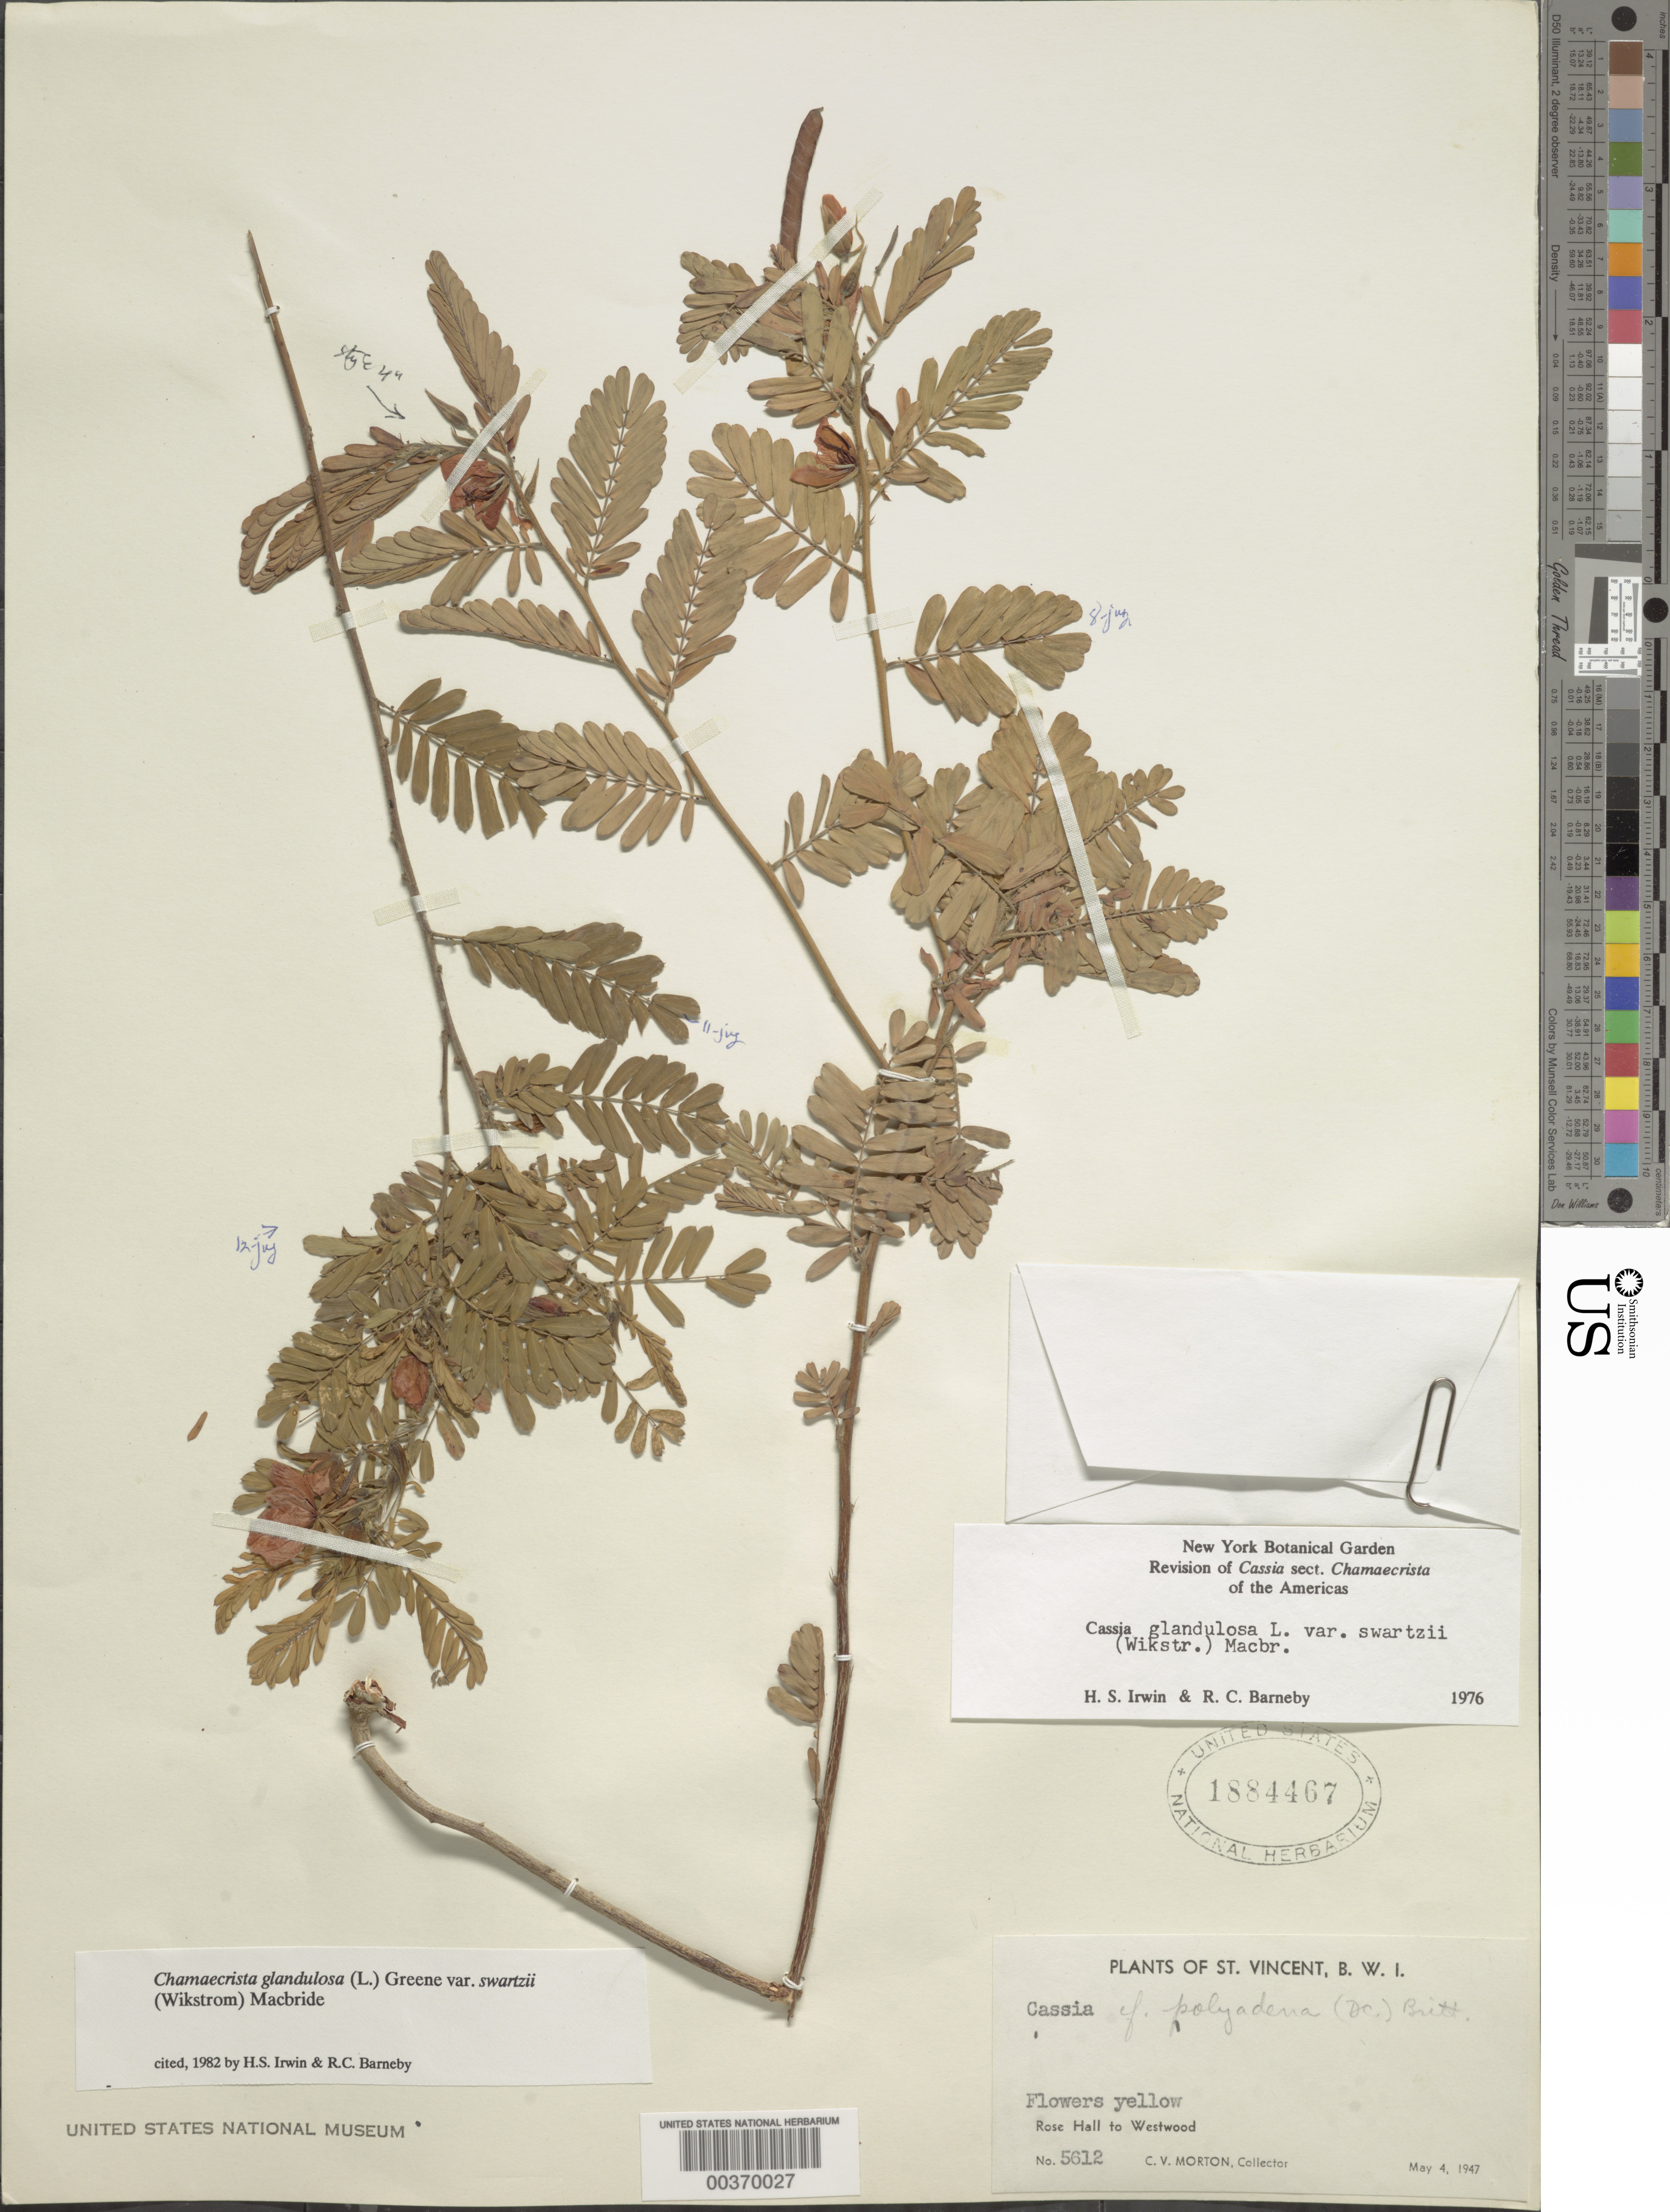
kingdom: Plantae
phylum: Tracheophyta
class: Magnoliopsida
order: Fabales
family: Fabaceae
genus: Chamaecrista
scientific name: Chamaecrista glandulosa var. swartzii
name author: (Wikstr.) H.S. Irwin & Barneby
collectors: C. V. Morton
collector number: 5612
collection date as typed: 04 May 1947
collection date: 1947-05-04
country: St. Vincent - Grenadines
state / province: Saint David (?)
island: St. Vincent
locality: Rose hall to westwood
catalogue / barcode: US 1884467